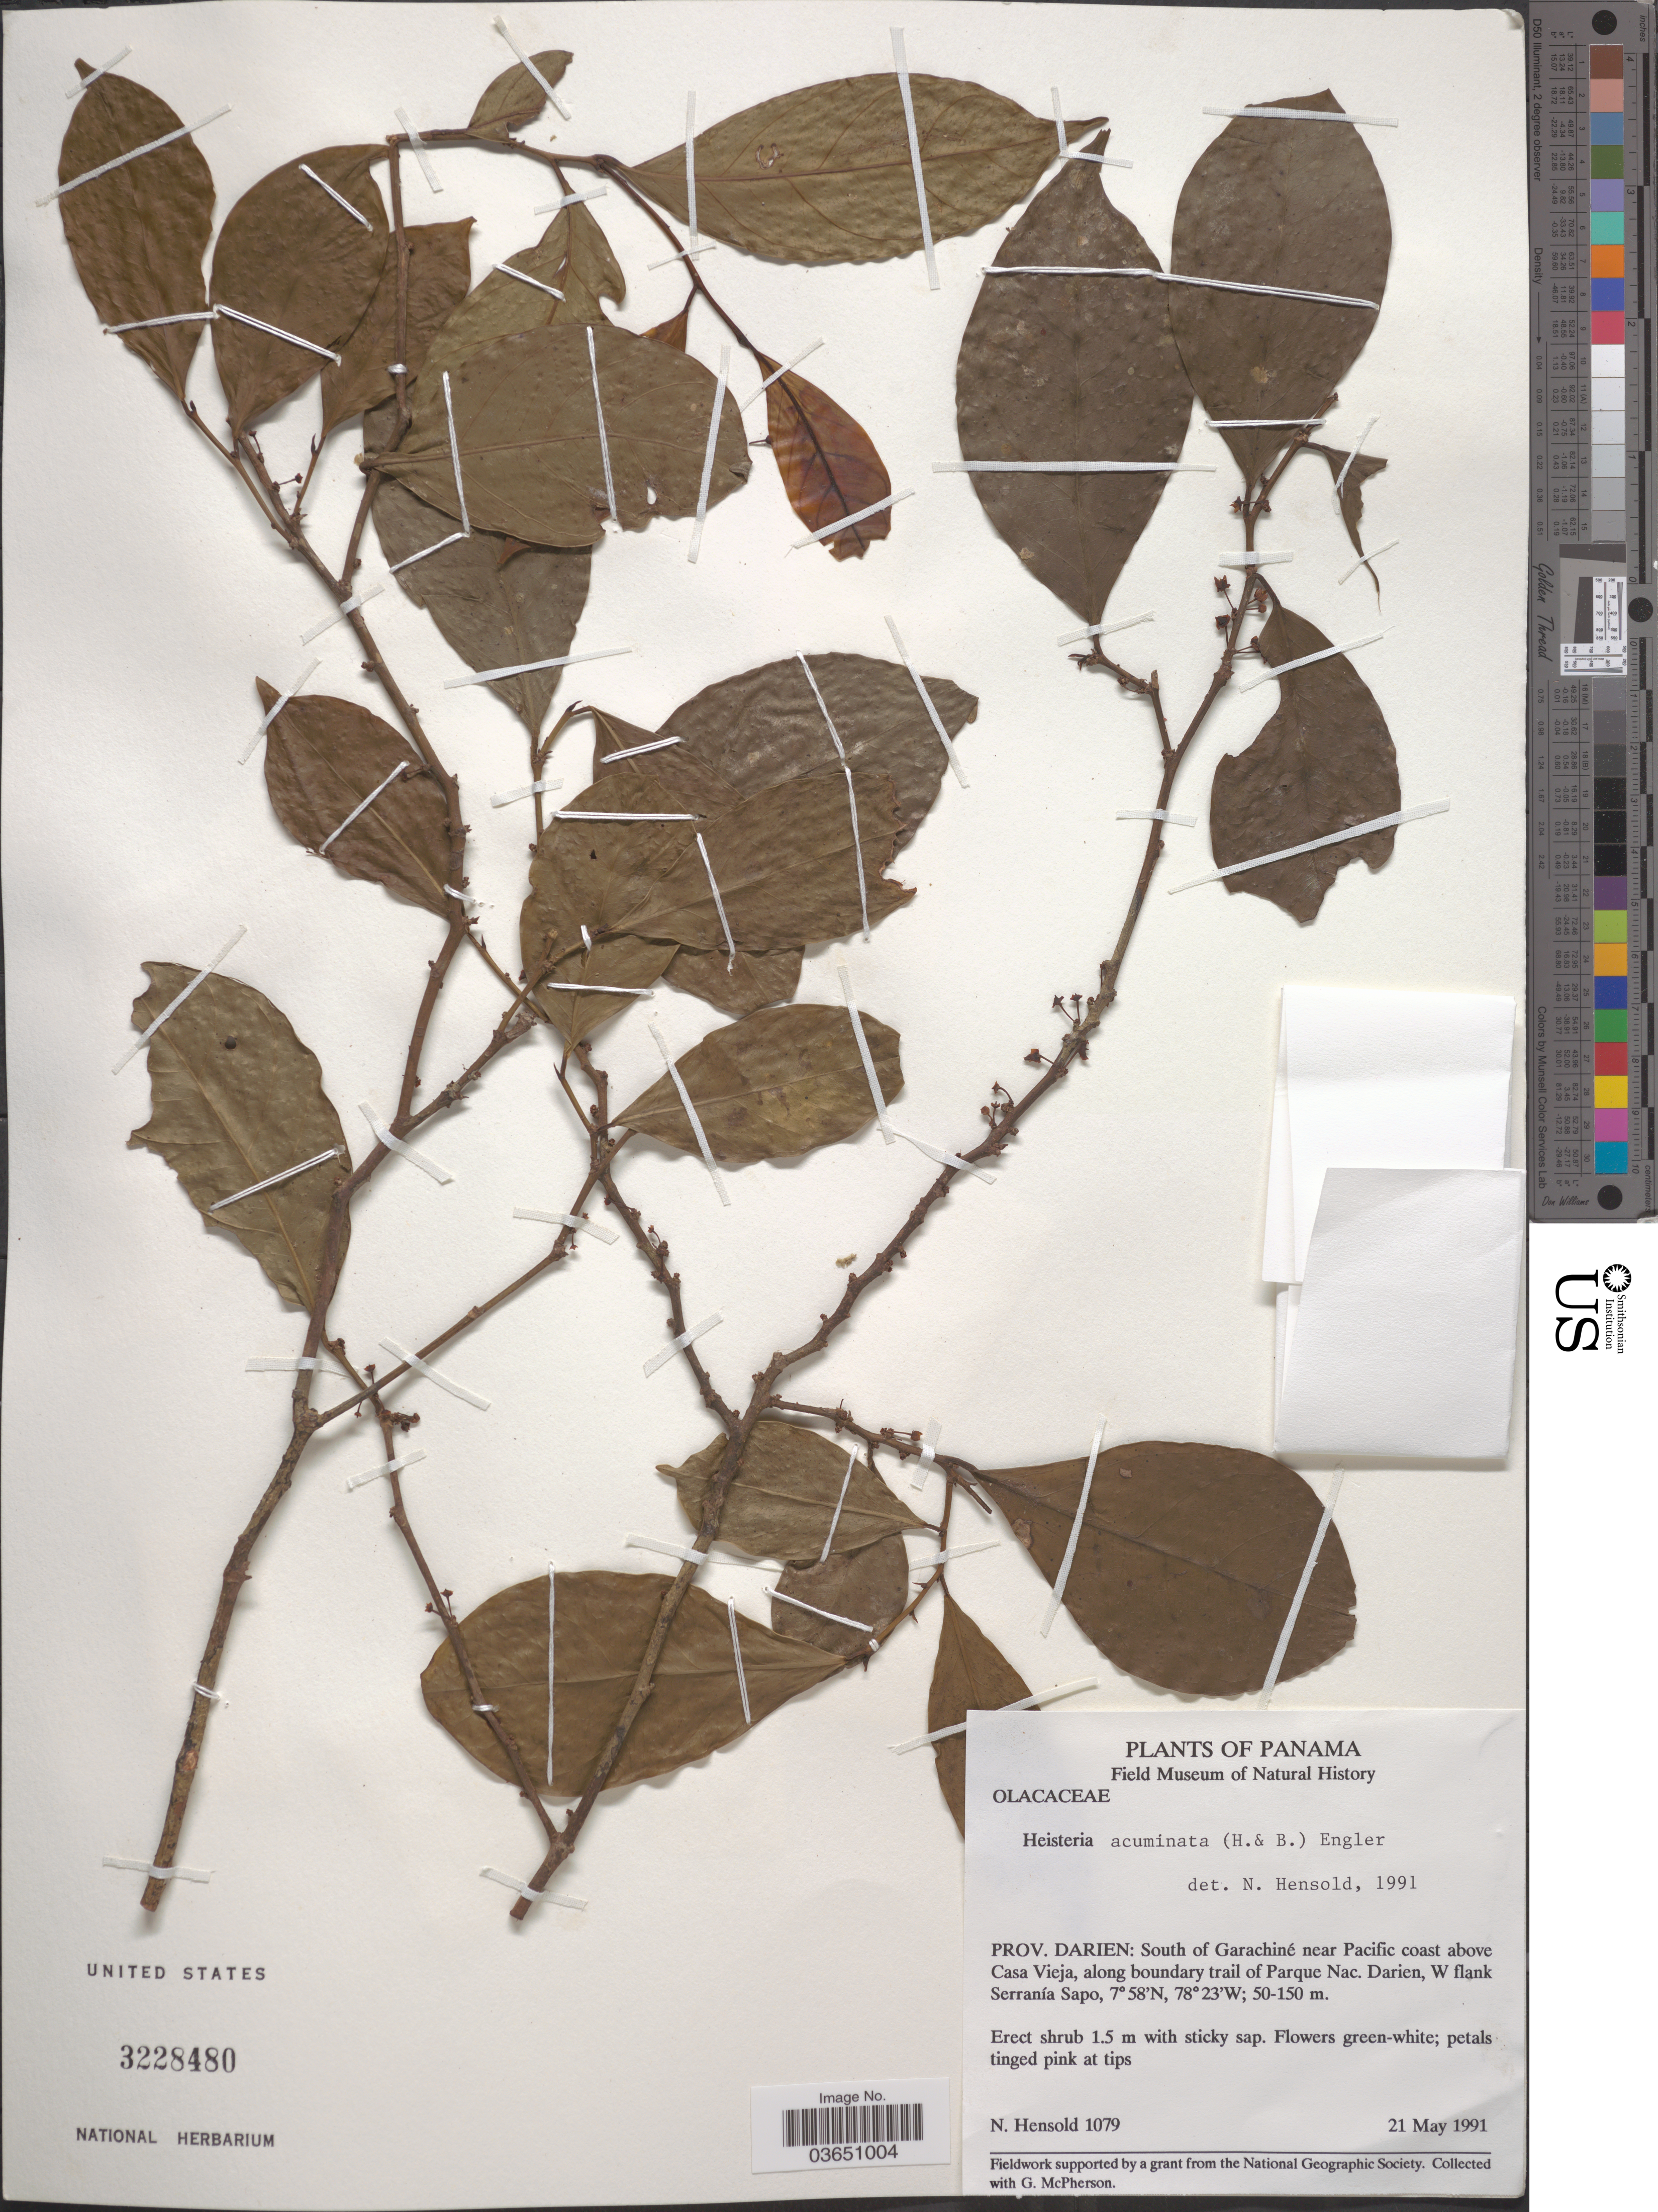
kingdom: Plantae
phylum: Tracheophyta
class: Magnoliopsida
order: Santalales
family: Erythropalaceae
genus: Heisteria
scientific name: Heisteria acuminata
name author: (Humb. & Bonpl.) Engl.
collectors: N. Hensold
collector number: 1079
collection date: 1991-05-21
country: Panama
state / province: Darién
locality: South of Garachiné near Pacific coast above Casa Vieja, along boundary trail of Parque Nac. Darien, W flank Serranía Sapo.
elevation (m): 50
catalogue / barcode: US 3228480